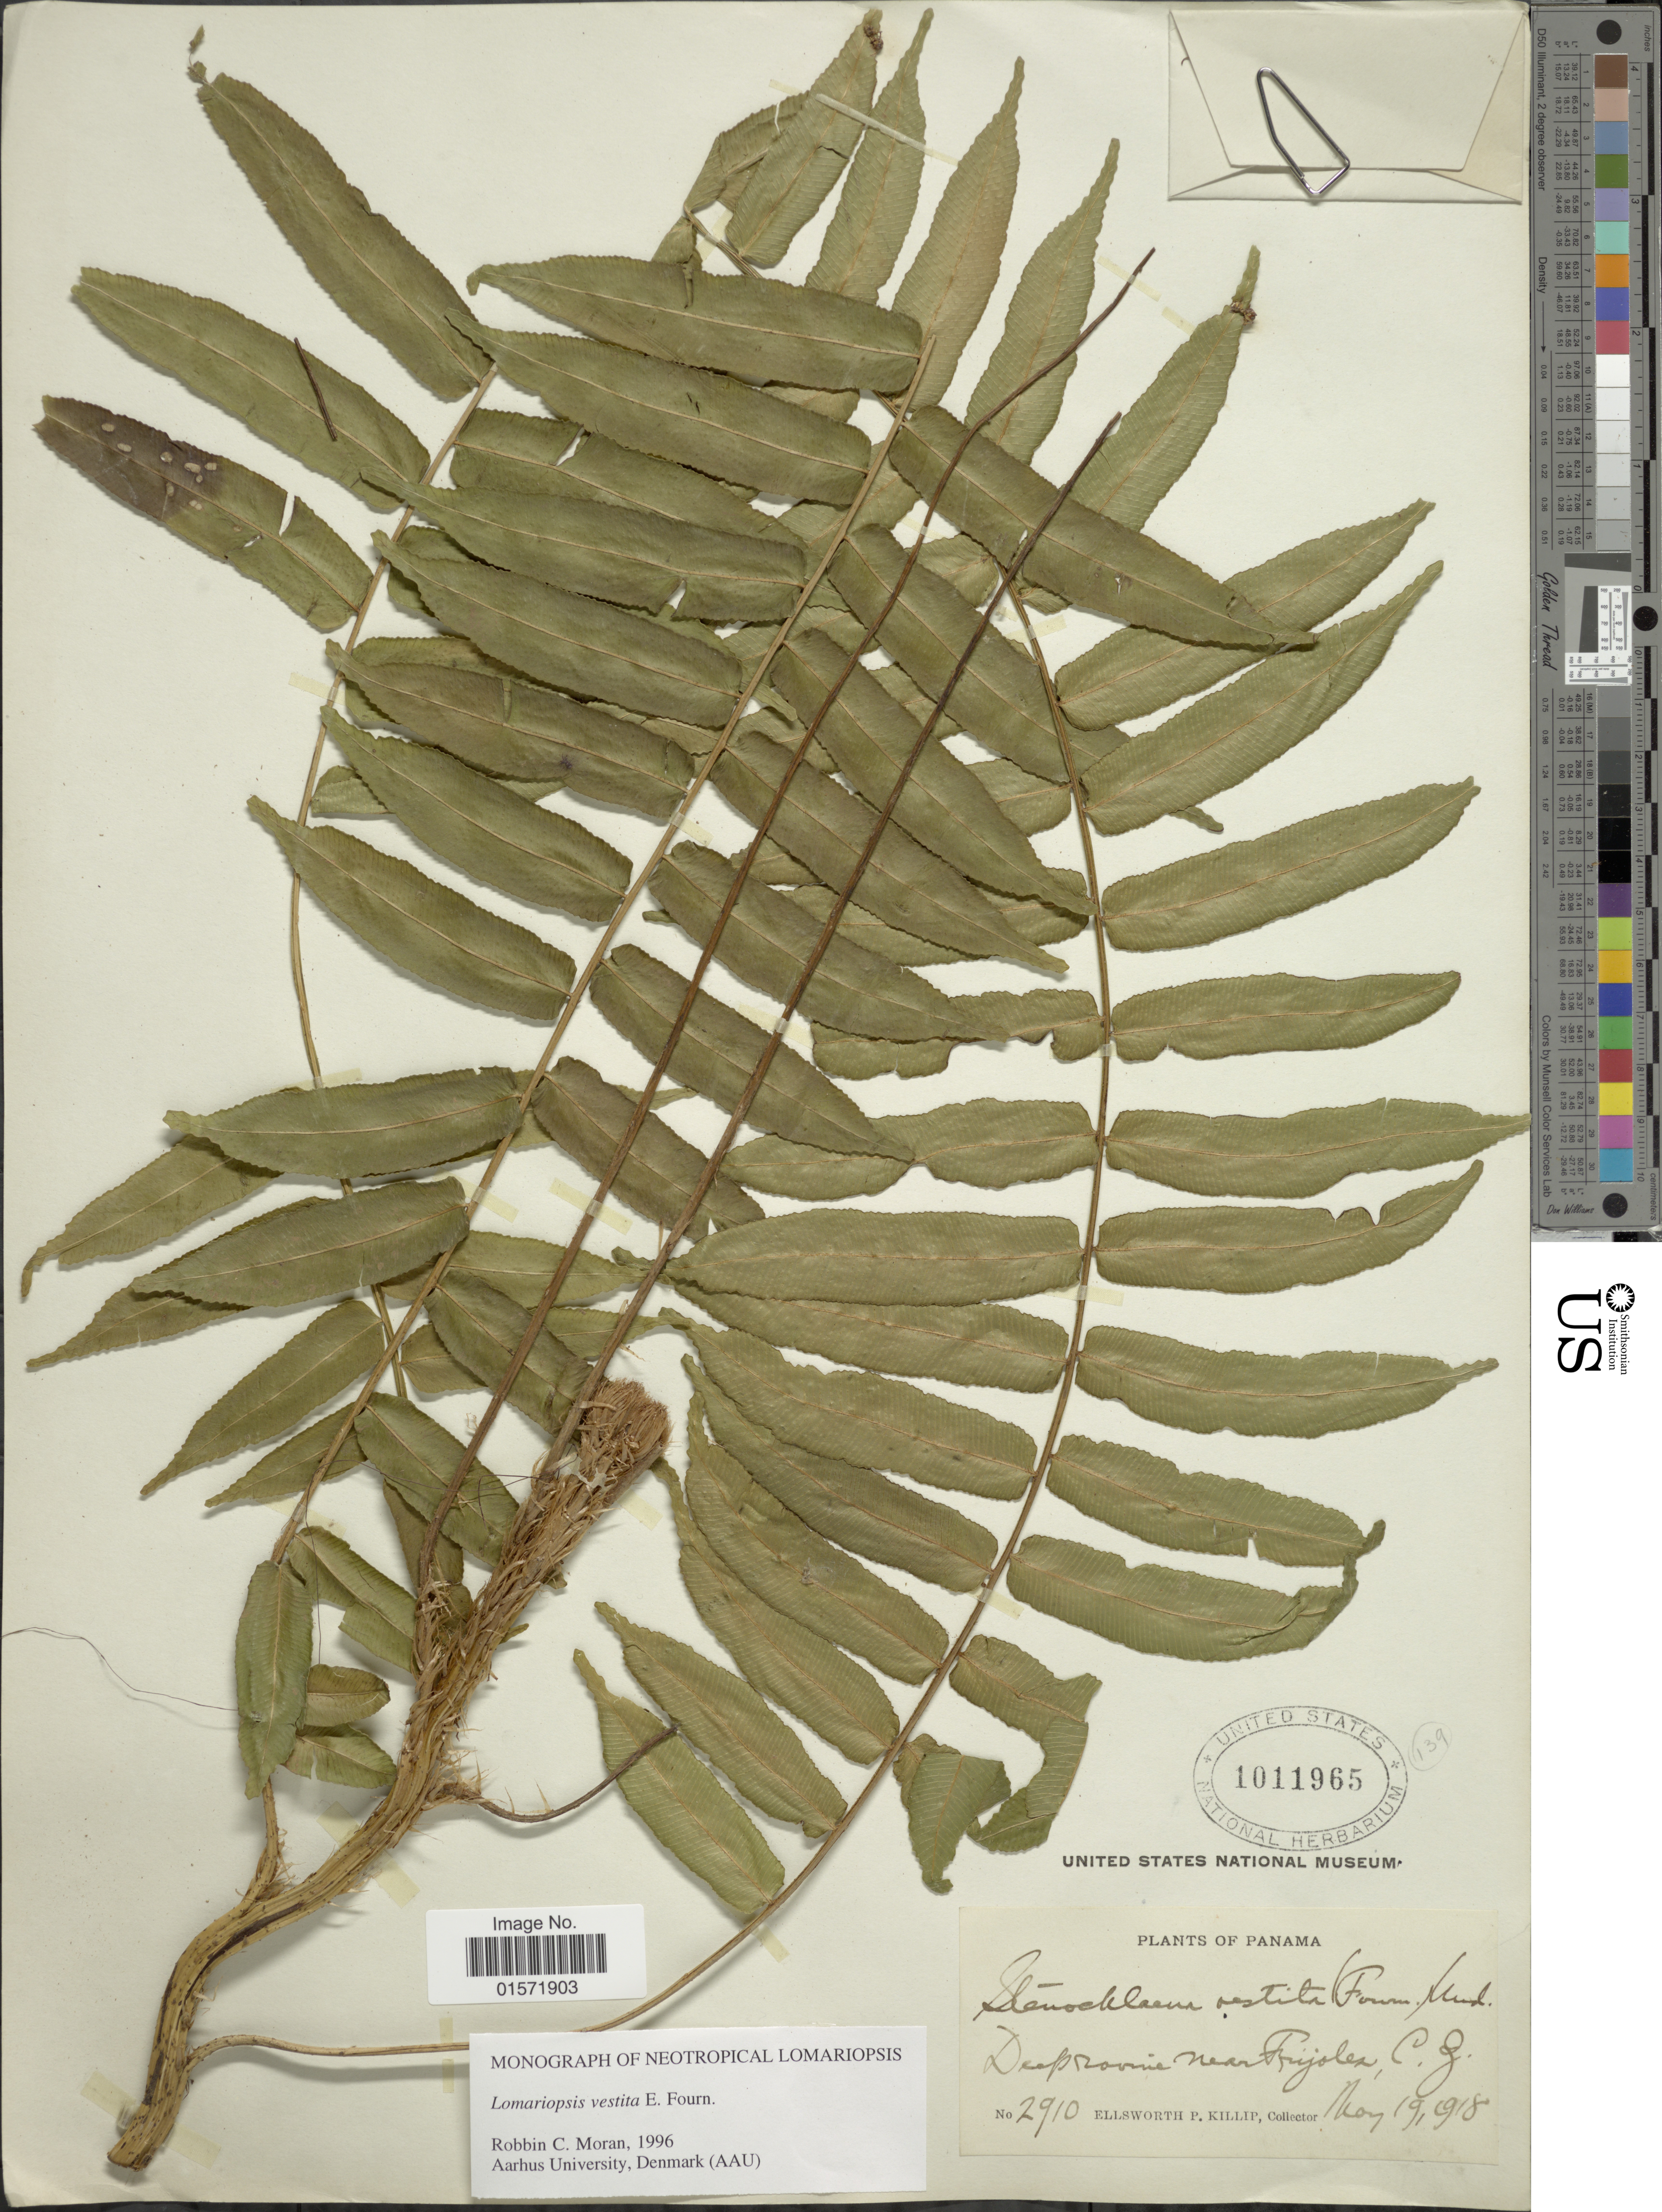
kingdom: Plantae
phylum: Tracheophyta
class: Polypodiopsida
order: Polypodiales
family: Lomariopsidaceae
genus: Lomariopsis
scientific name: Lomariopsis vestita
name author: E. Fourn.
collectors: E. P. Killip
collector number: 2910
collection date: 1918-05-19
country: Panama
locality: Deep ravine near Frijoles, C. Z.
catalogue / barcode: US 1011965